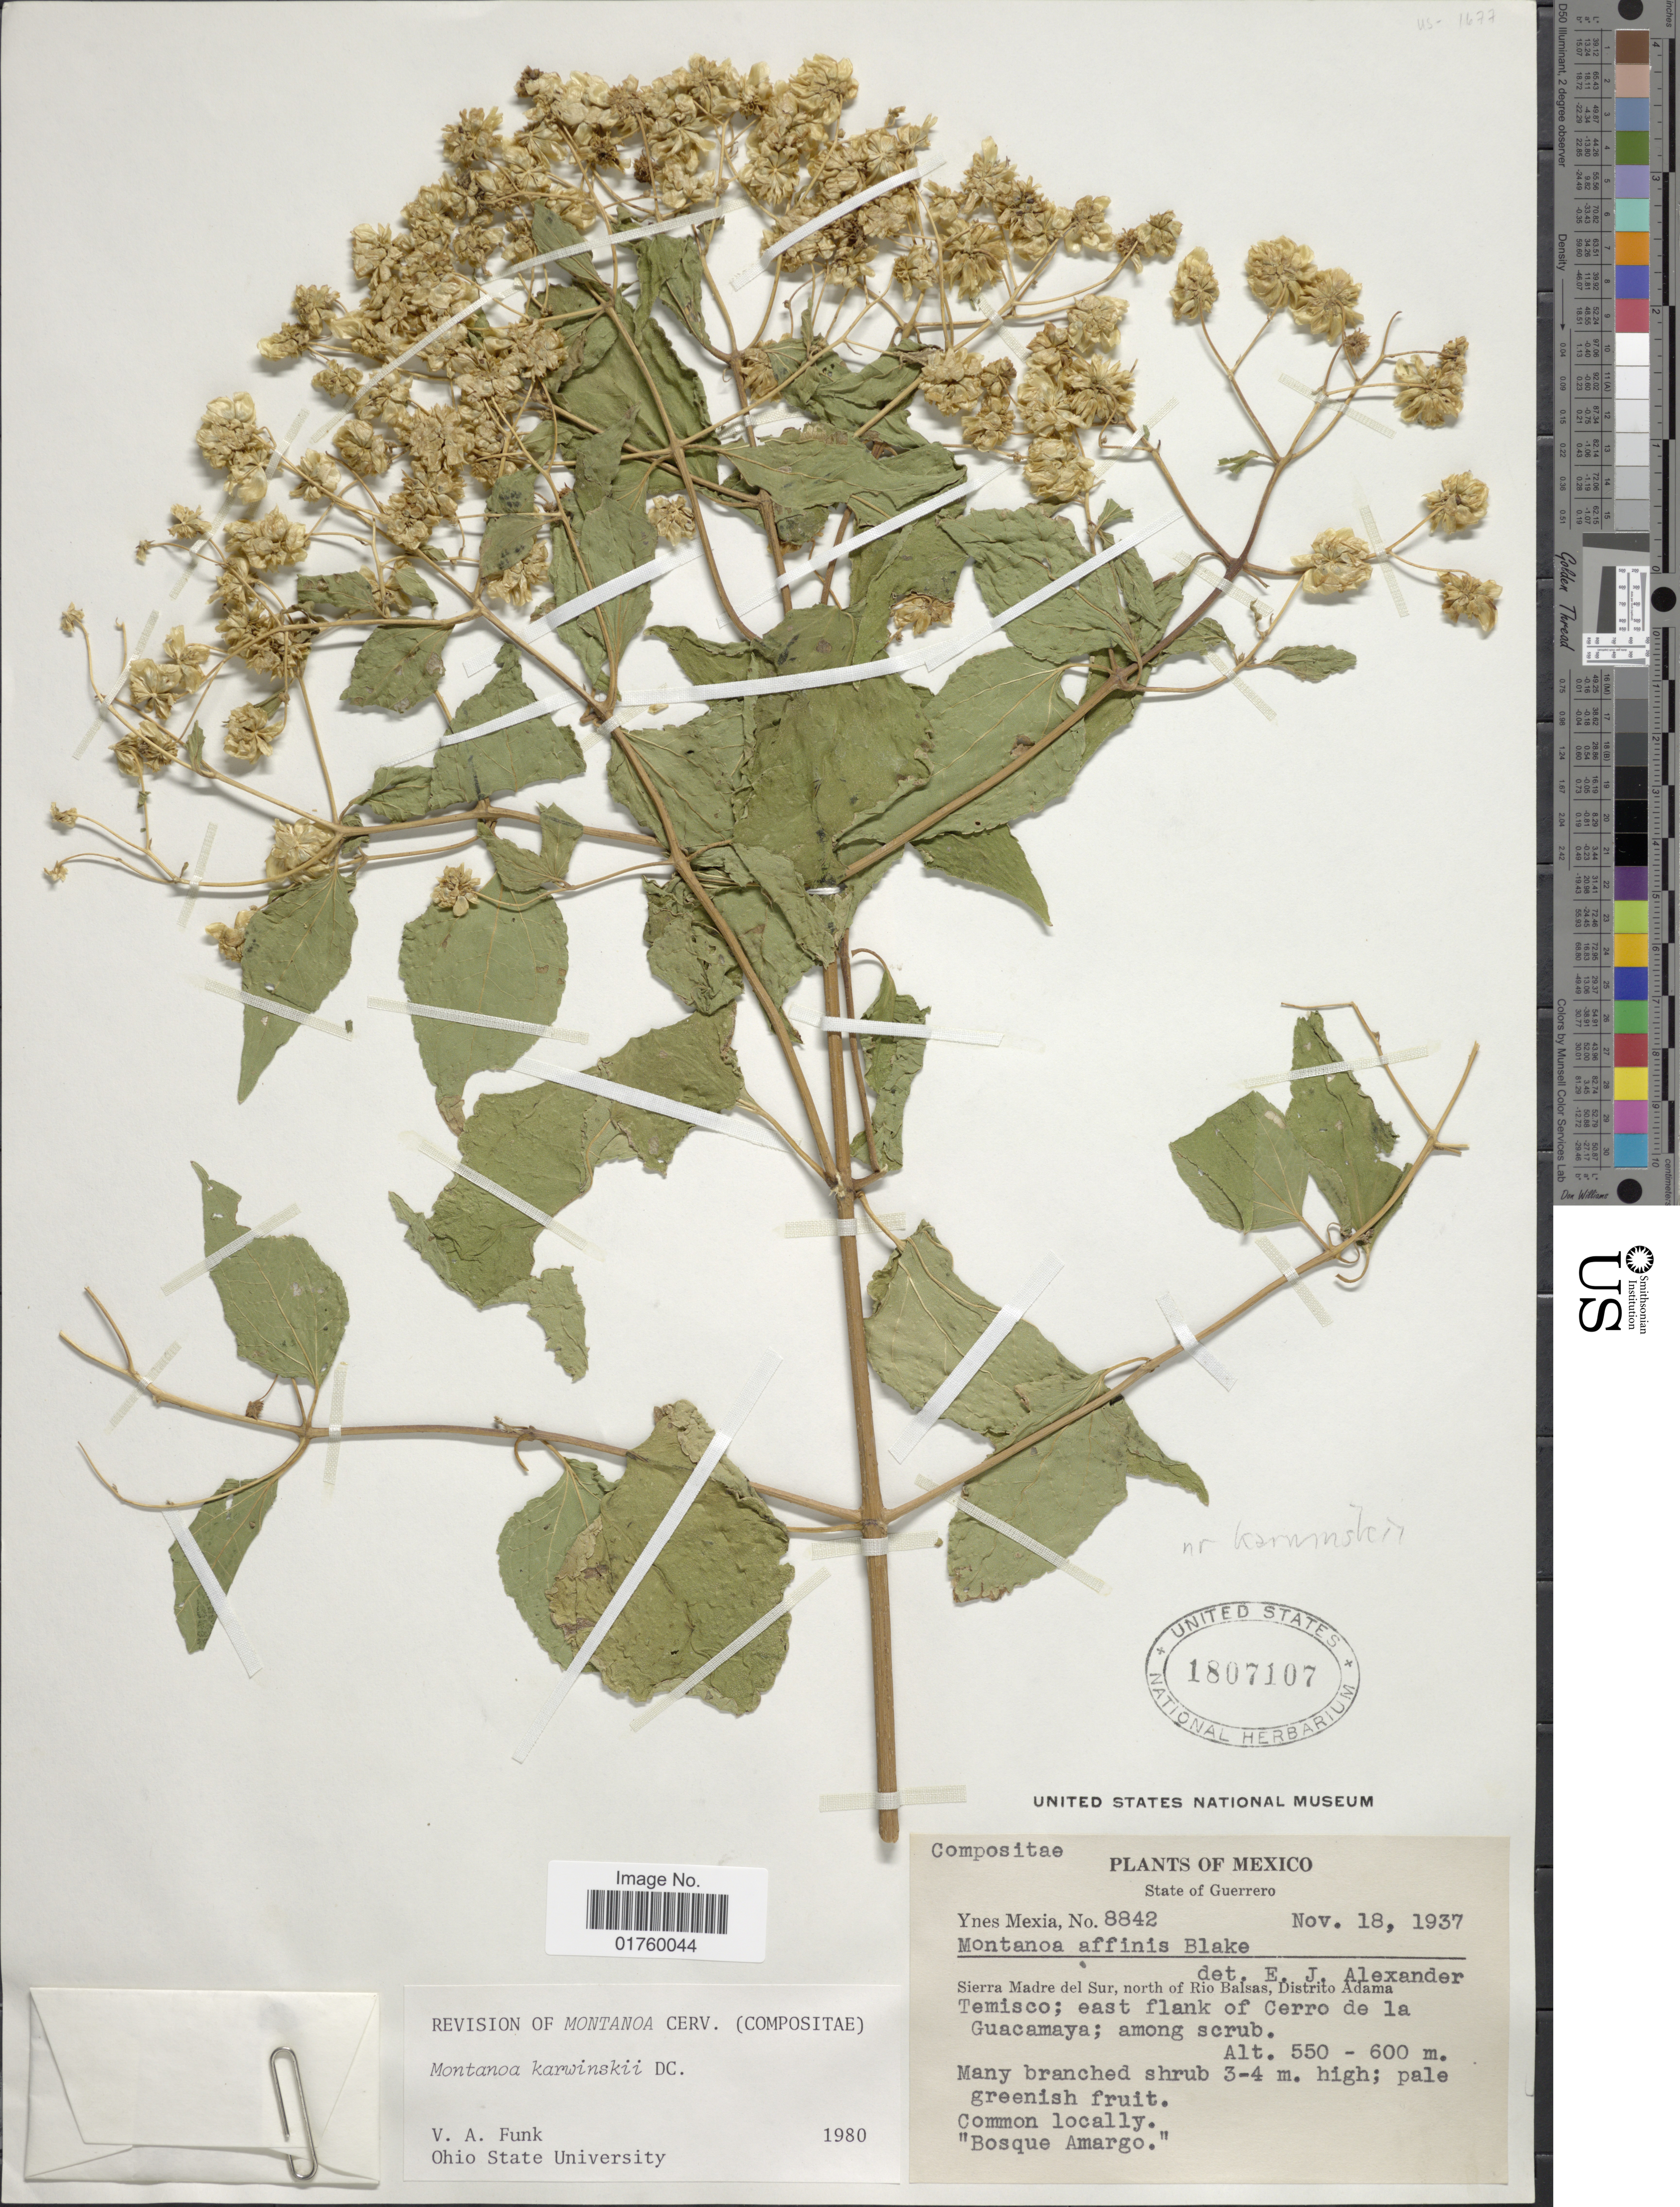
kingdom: Plantae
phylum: Tracheophyta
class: Magnoliopsida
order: Asterales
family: Asteraceae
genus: Montanoa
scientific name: Montanoa karwinskii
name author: DC.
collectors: Y. Mexia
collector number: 8842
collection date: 1937-11-18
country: Mexico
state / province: Guerrero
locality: Sierra Madre del Sur, north of Rio Balsas, Distrito Adama, Temisco; east flank of Cerro de la Guacamaya.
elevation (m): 550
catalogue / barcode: US 1807107